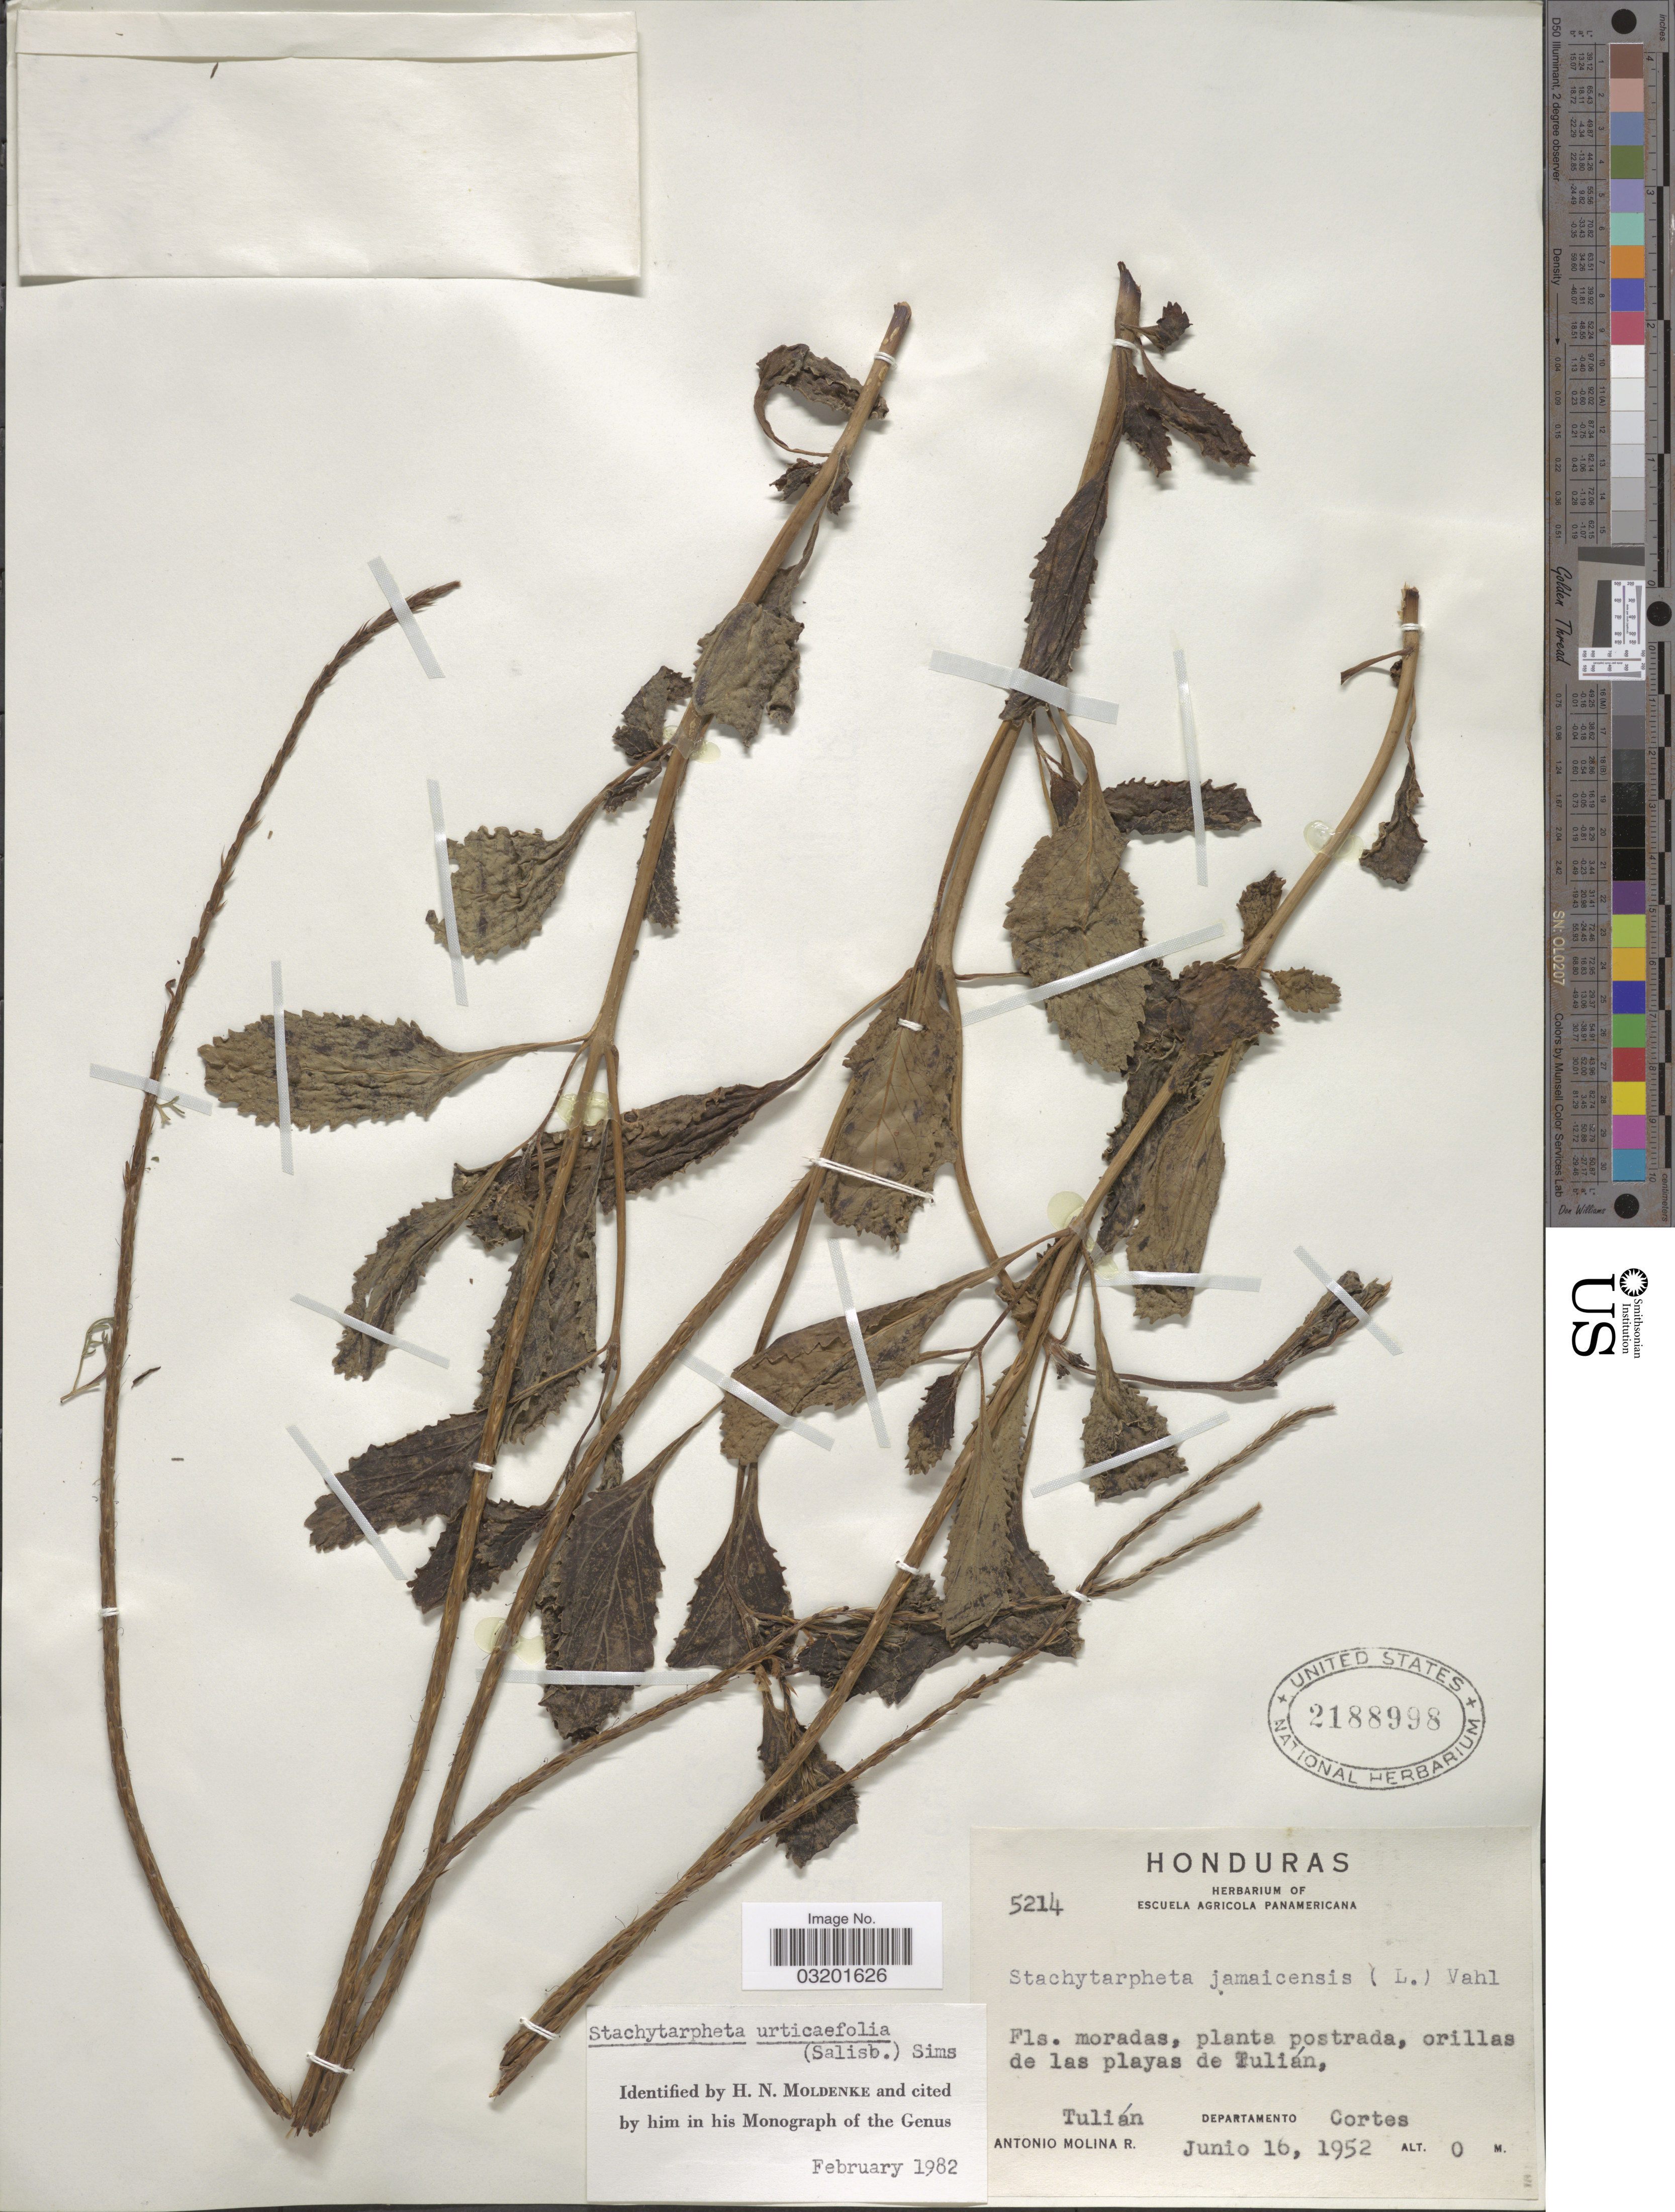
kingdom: Plantae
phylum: Tracheophyta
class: Magnoliopsida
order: Lamiales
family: Verbenaceae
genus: Stachytarpheta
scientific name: Stachytarpheta urticifolia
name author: Sims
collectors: A. Molina R.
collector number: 5214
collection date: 1952-06-16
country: Honduras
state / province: Cortés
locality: Orillas de las playas de Tulián, Tulián. Departamento Cortes.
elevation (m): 0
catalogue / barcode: US 2188998